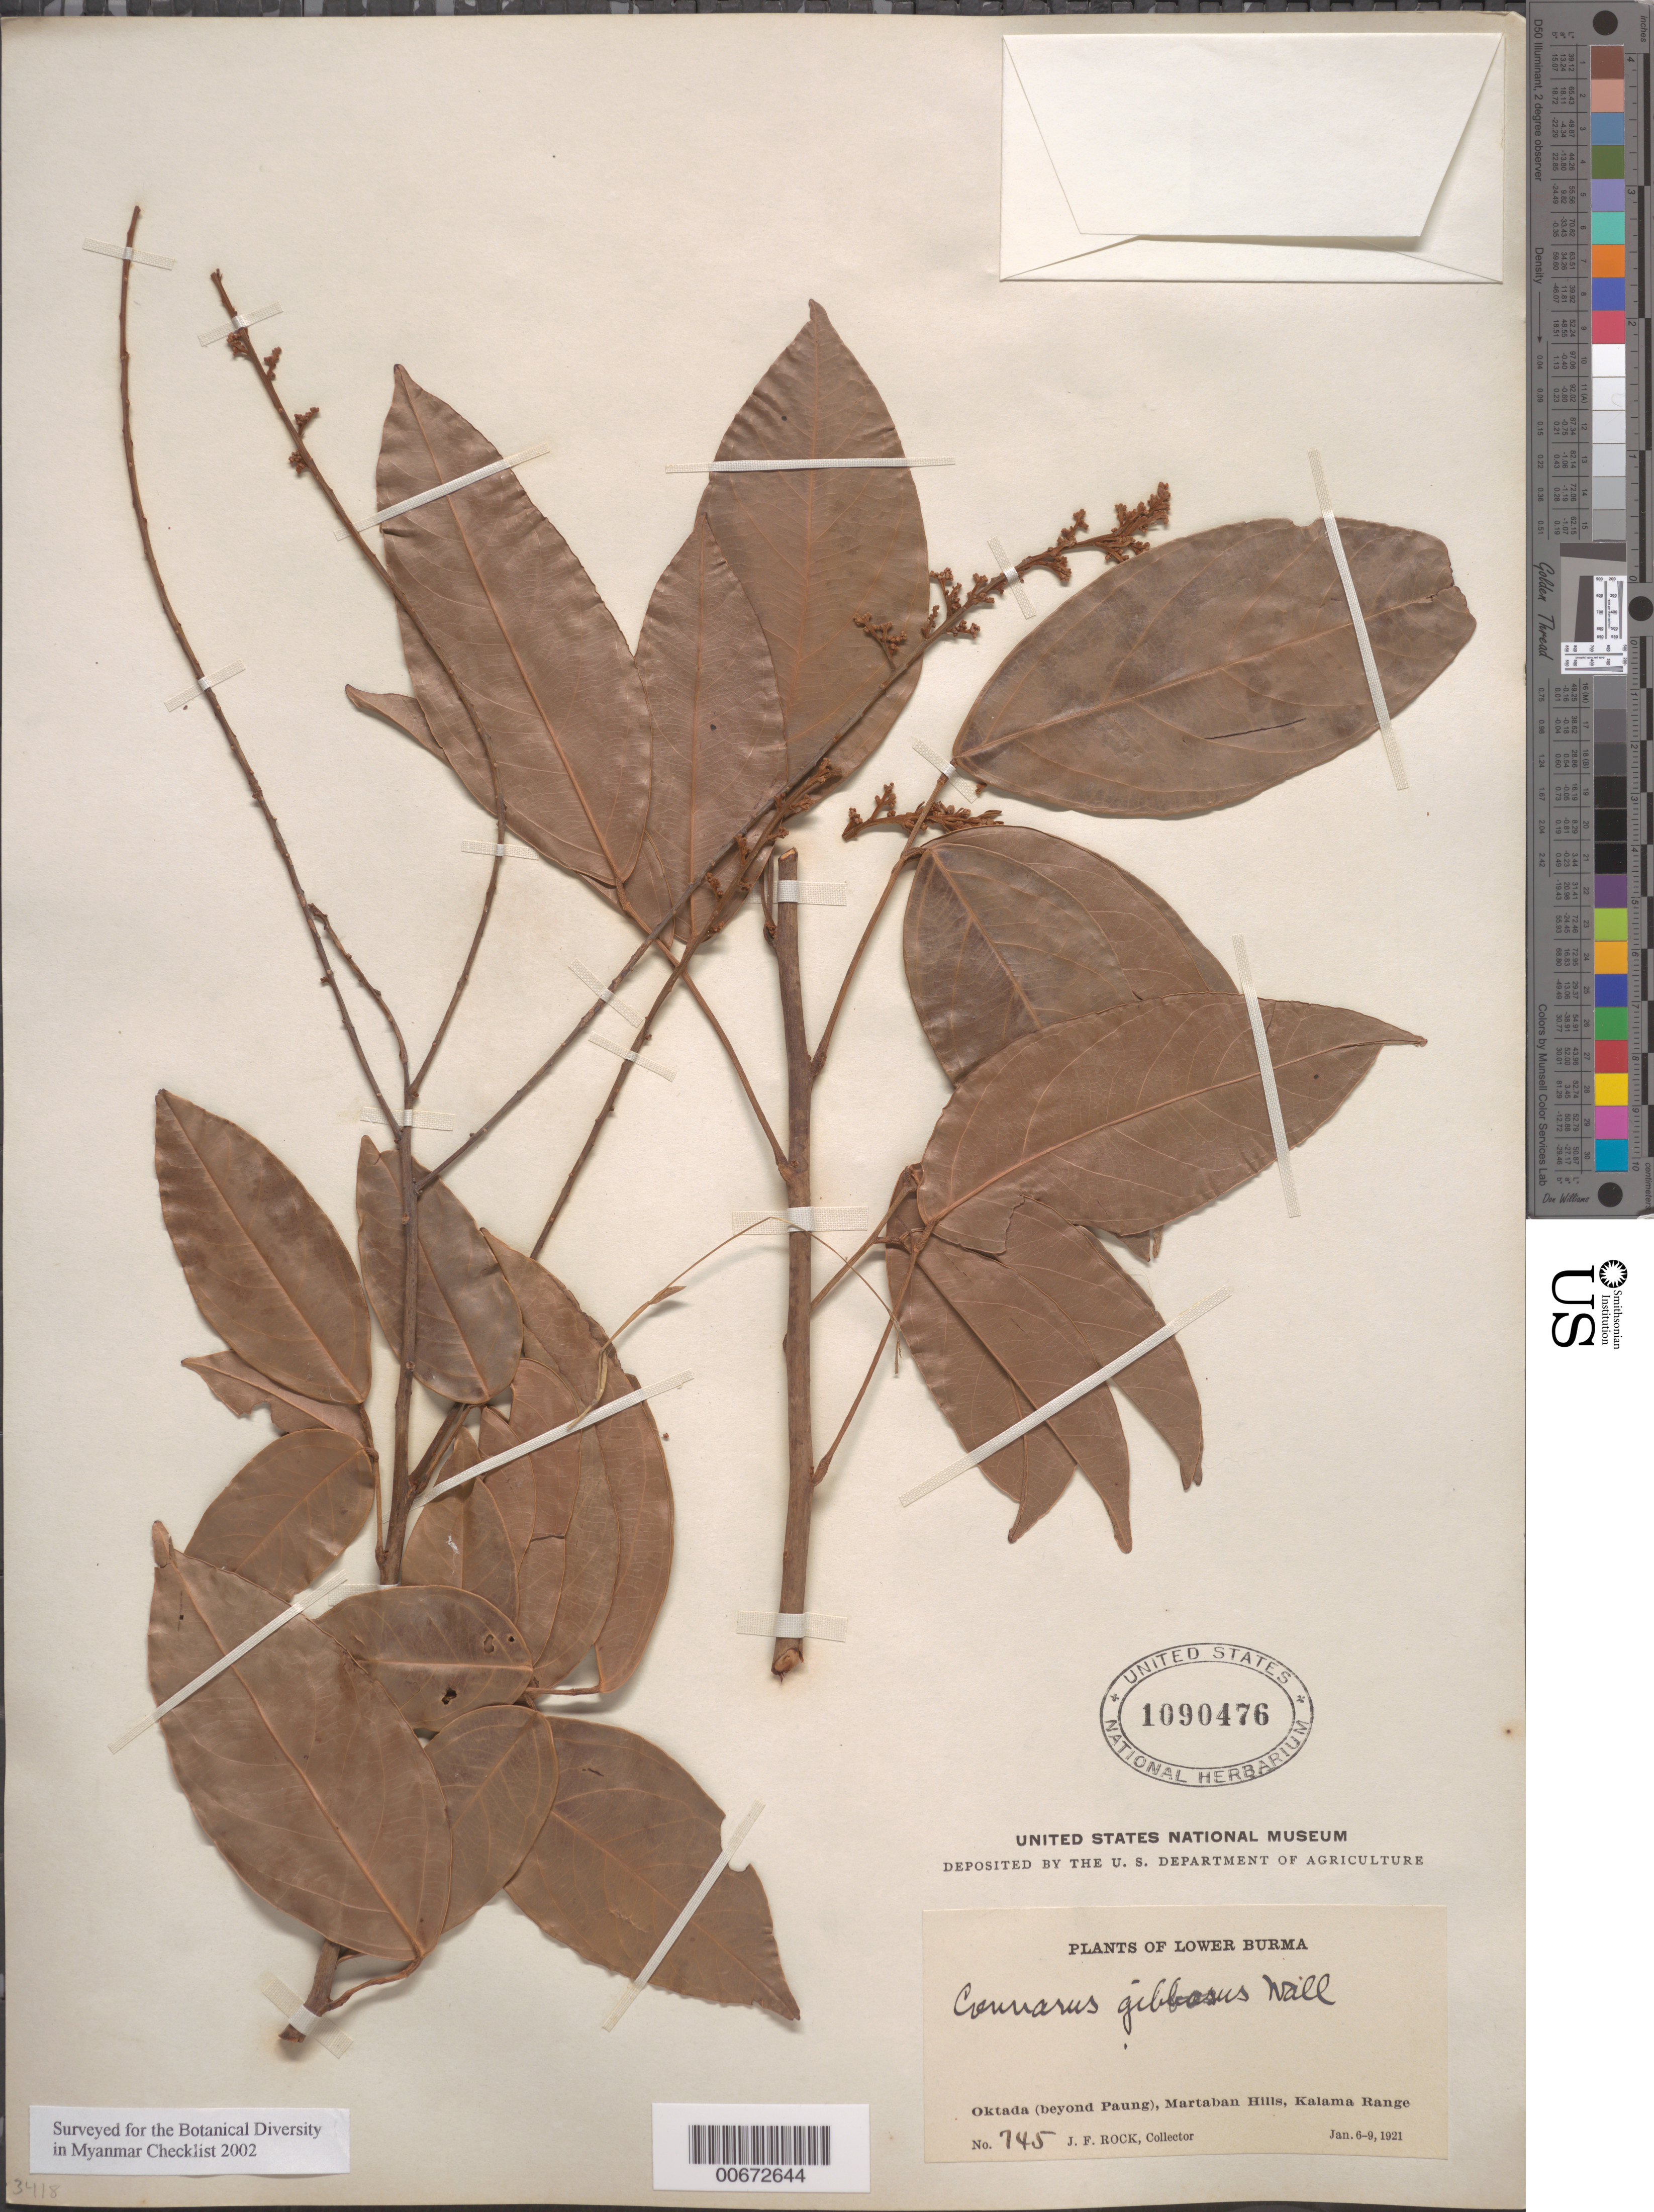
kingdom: Plantae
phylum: Tracheophyta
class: Magnoliopsida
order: Oxalidales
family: Connaraceae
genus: Connarus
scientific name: Connarus gibbosus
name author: Wall.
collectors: J. F. Rock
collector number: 745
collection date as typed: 06 Jan 1921 to 09 Jan 1921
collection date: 1921-01-06/1921-01-09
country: Myanmar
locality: Lower Burma, Oktada, beyond Paung, Martaban Hills, Kalama Range.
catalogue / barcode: US 1090476